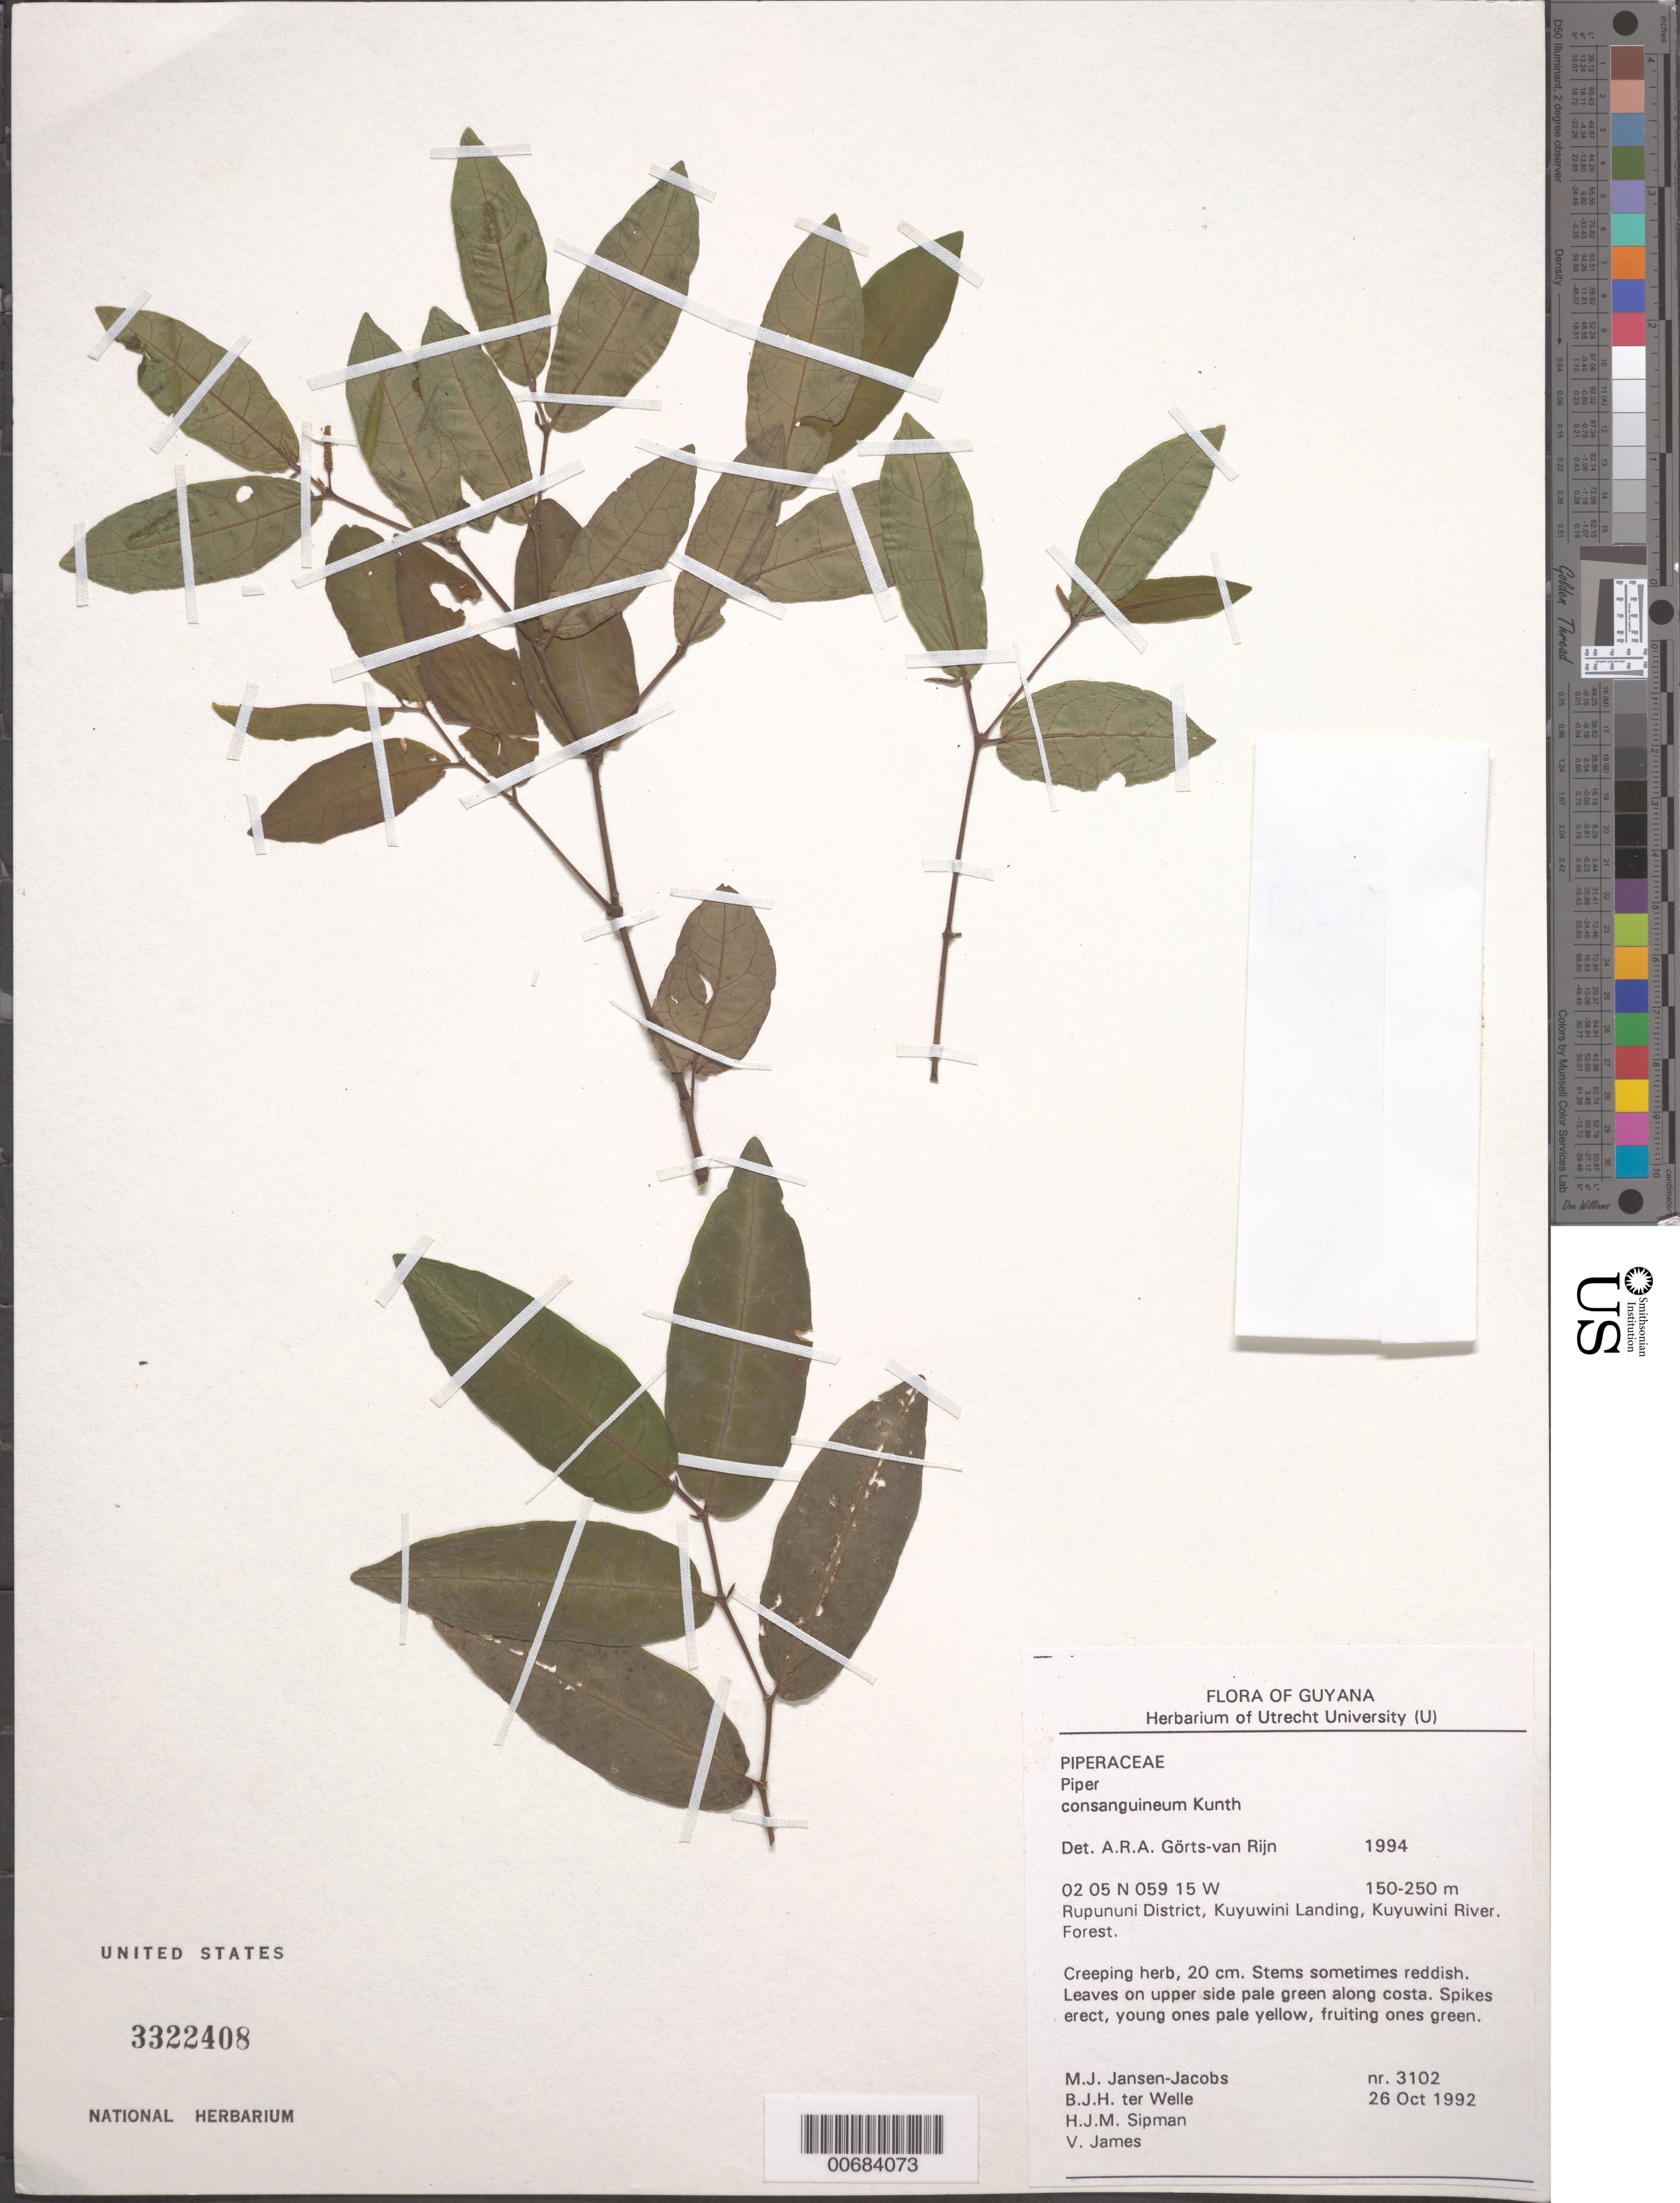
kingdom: Plantae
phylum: Tracheophyta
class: Magnoliopsida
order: Piperales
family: Piperaceae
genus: Piper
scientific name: Piper consanguineum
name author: Kunth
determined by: Görts-van Rijn, A. R. A.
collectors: M. J. Jansen-Jacobs, B. Welle, H. J. M. Sipman & V. James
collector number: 3102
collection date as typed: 26-Oct-92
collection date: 1992-10-26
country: Guyana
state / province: U. Takutu-U. Essequibo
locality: Kuyuwini Landing, Kuyuwini River, Rupununi District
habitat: Forest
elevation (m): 150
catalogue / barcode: US 3322408